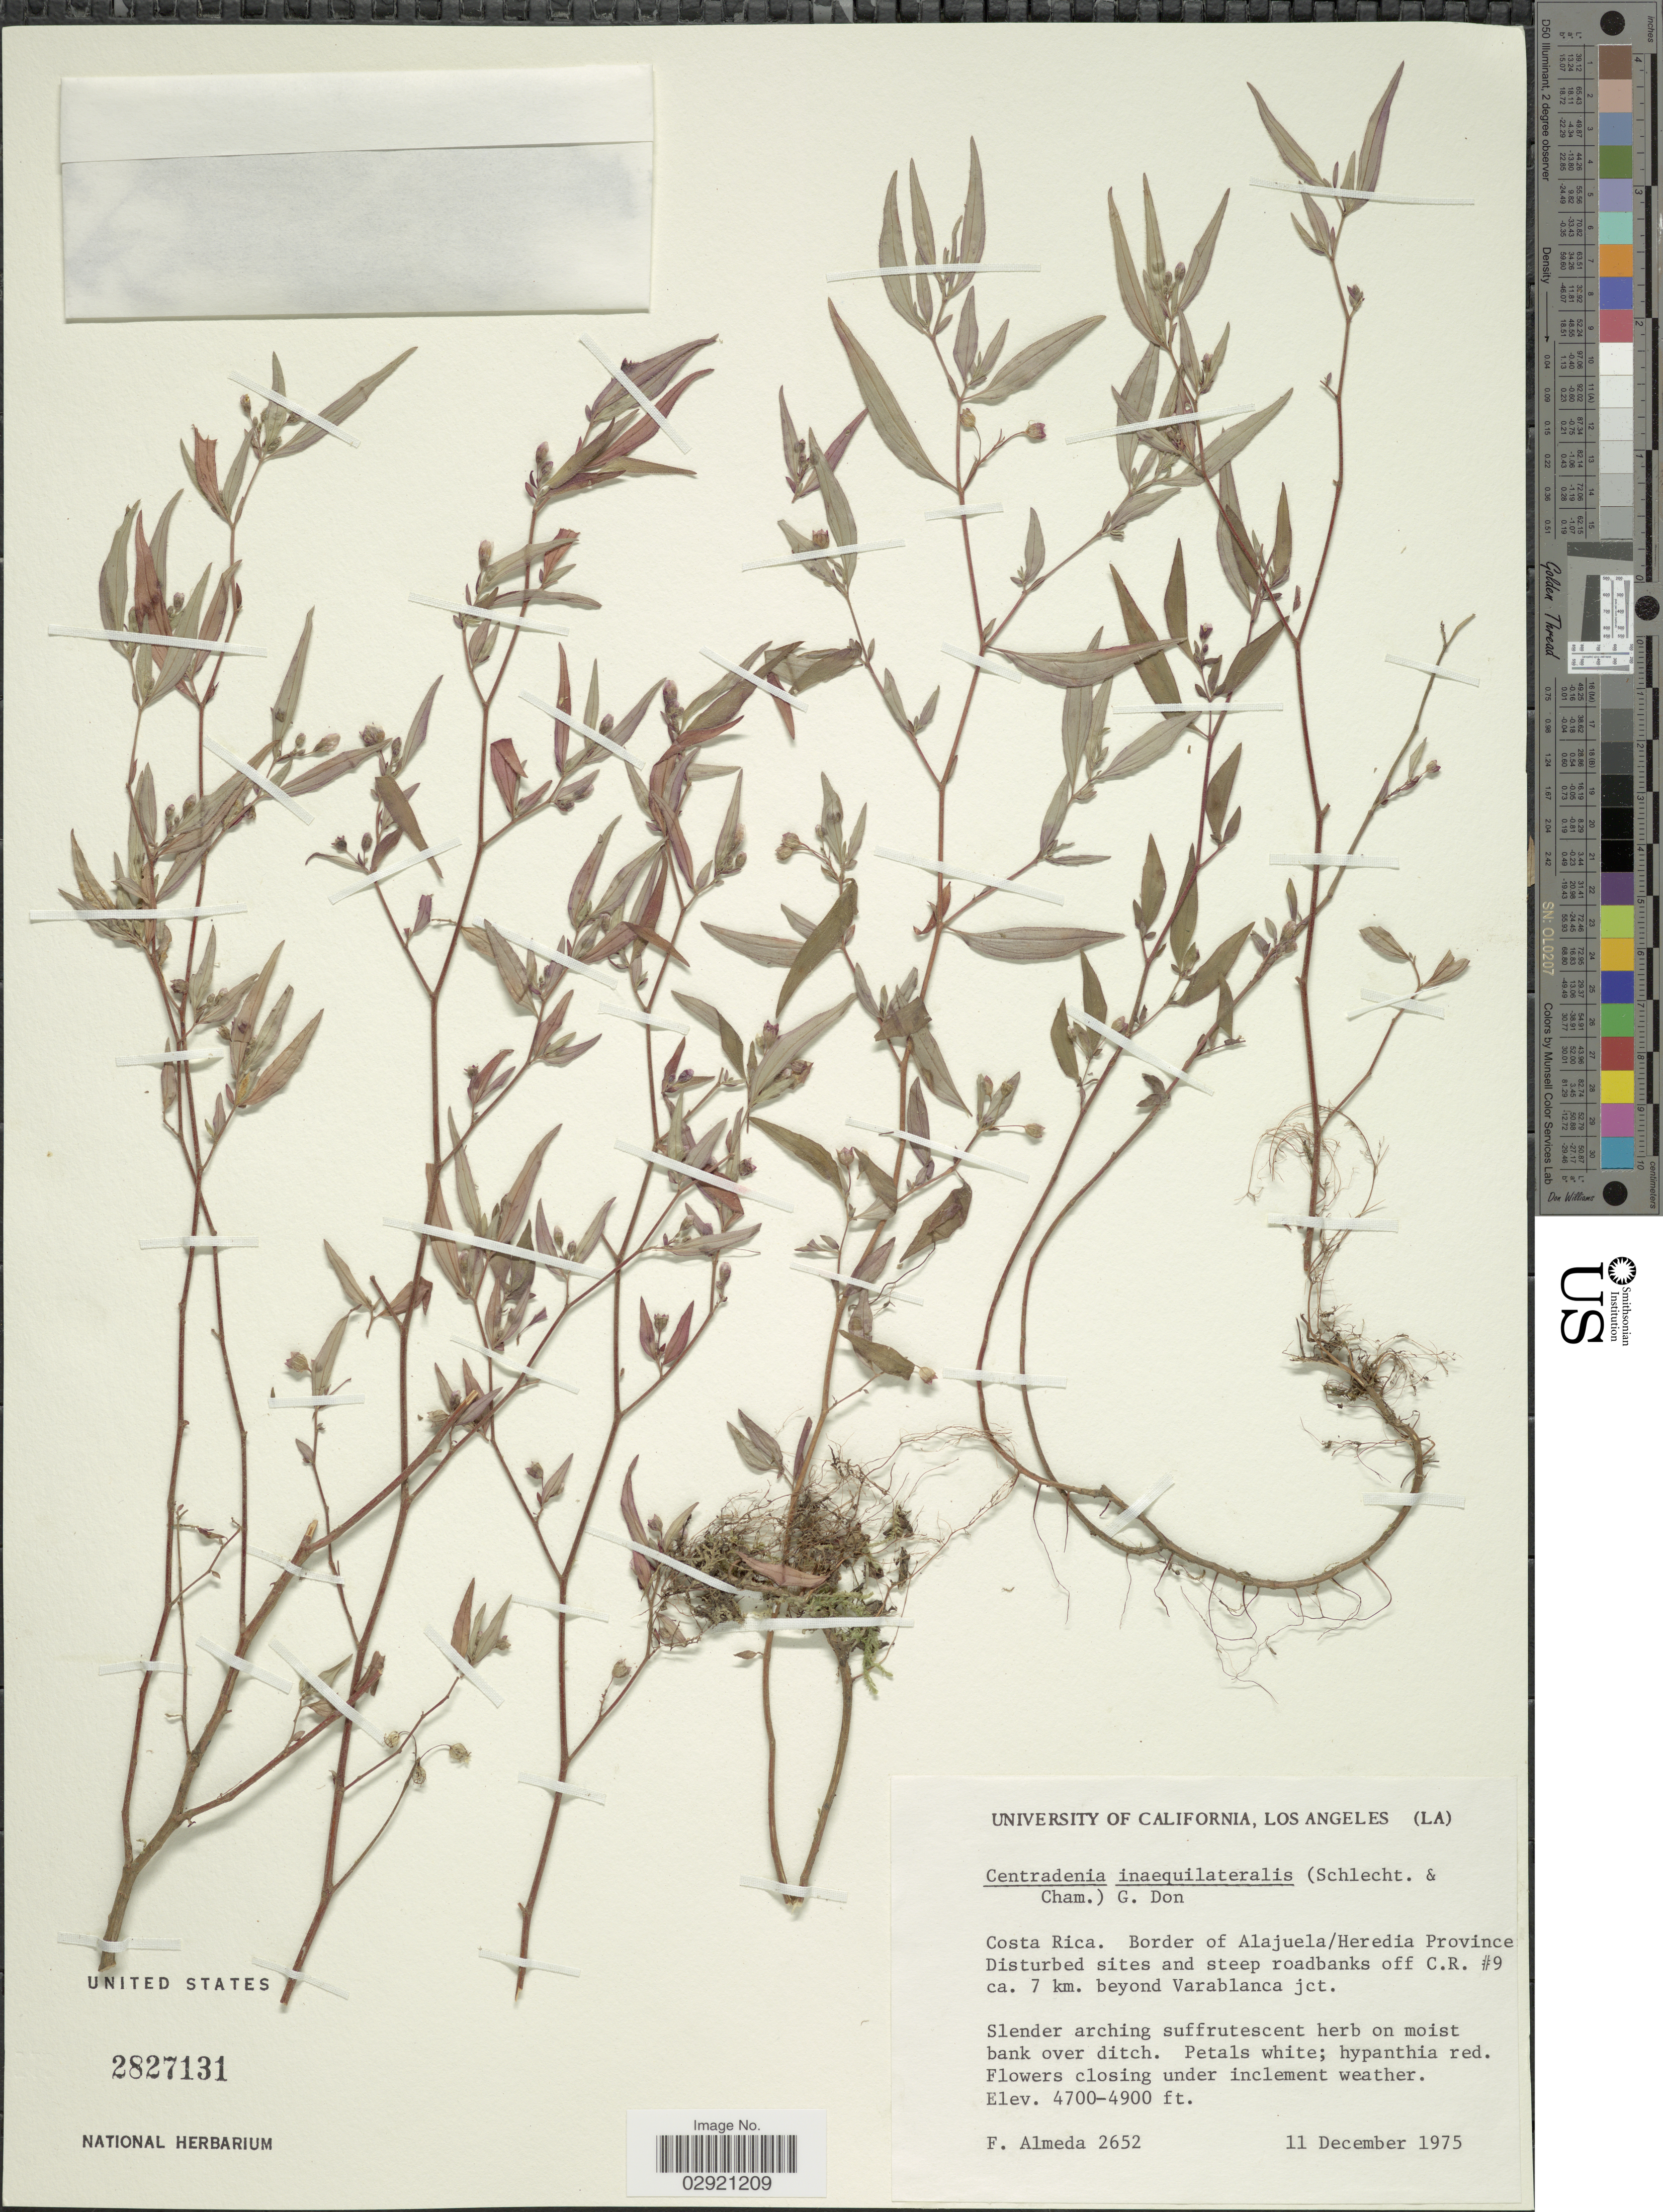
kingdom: Plantae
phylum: Tracheophyta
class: Magnoliopsida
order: Myrtales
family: Melastomataceae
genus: Centradenia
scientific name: Centradenia inaequilateralis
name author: (Gleason) G. Don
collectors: F. Almeda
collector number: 2652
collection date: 1975-12-11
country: Costa Rica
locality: Border of Alajuela/Heredia Province. Roadbanks off C.R. #9 ca. 7 km. beyond Varablanca jct.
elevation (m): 1433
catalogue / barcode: US 2827131